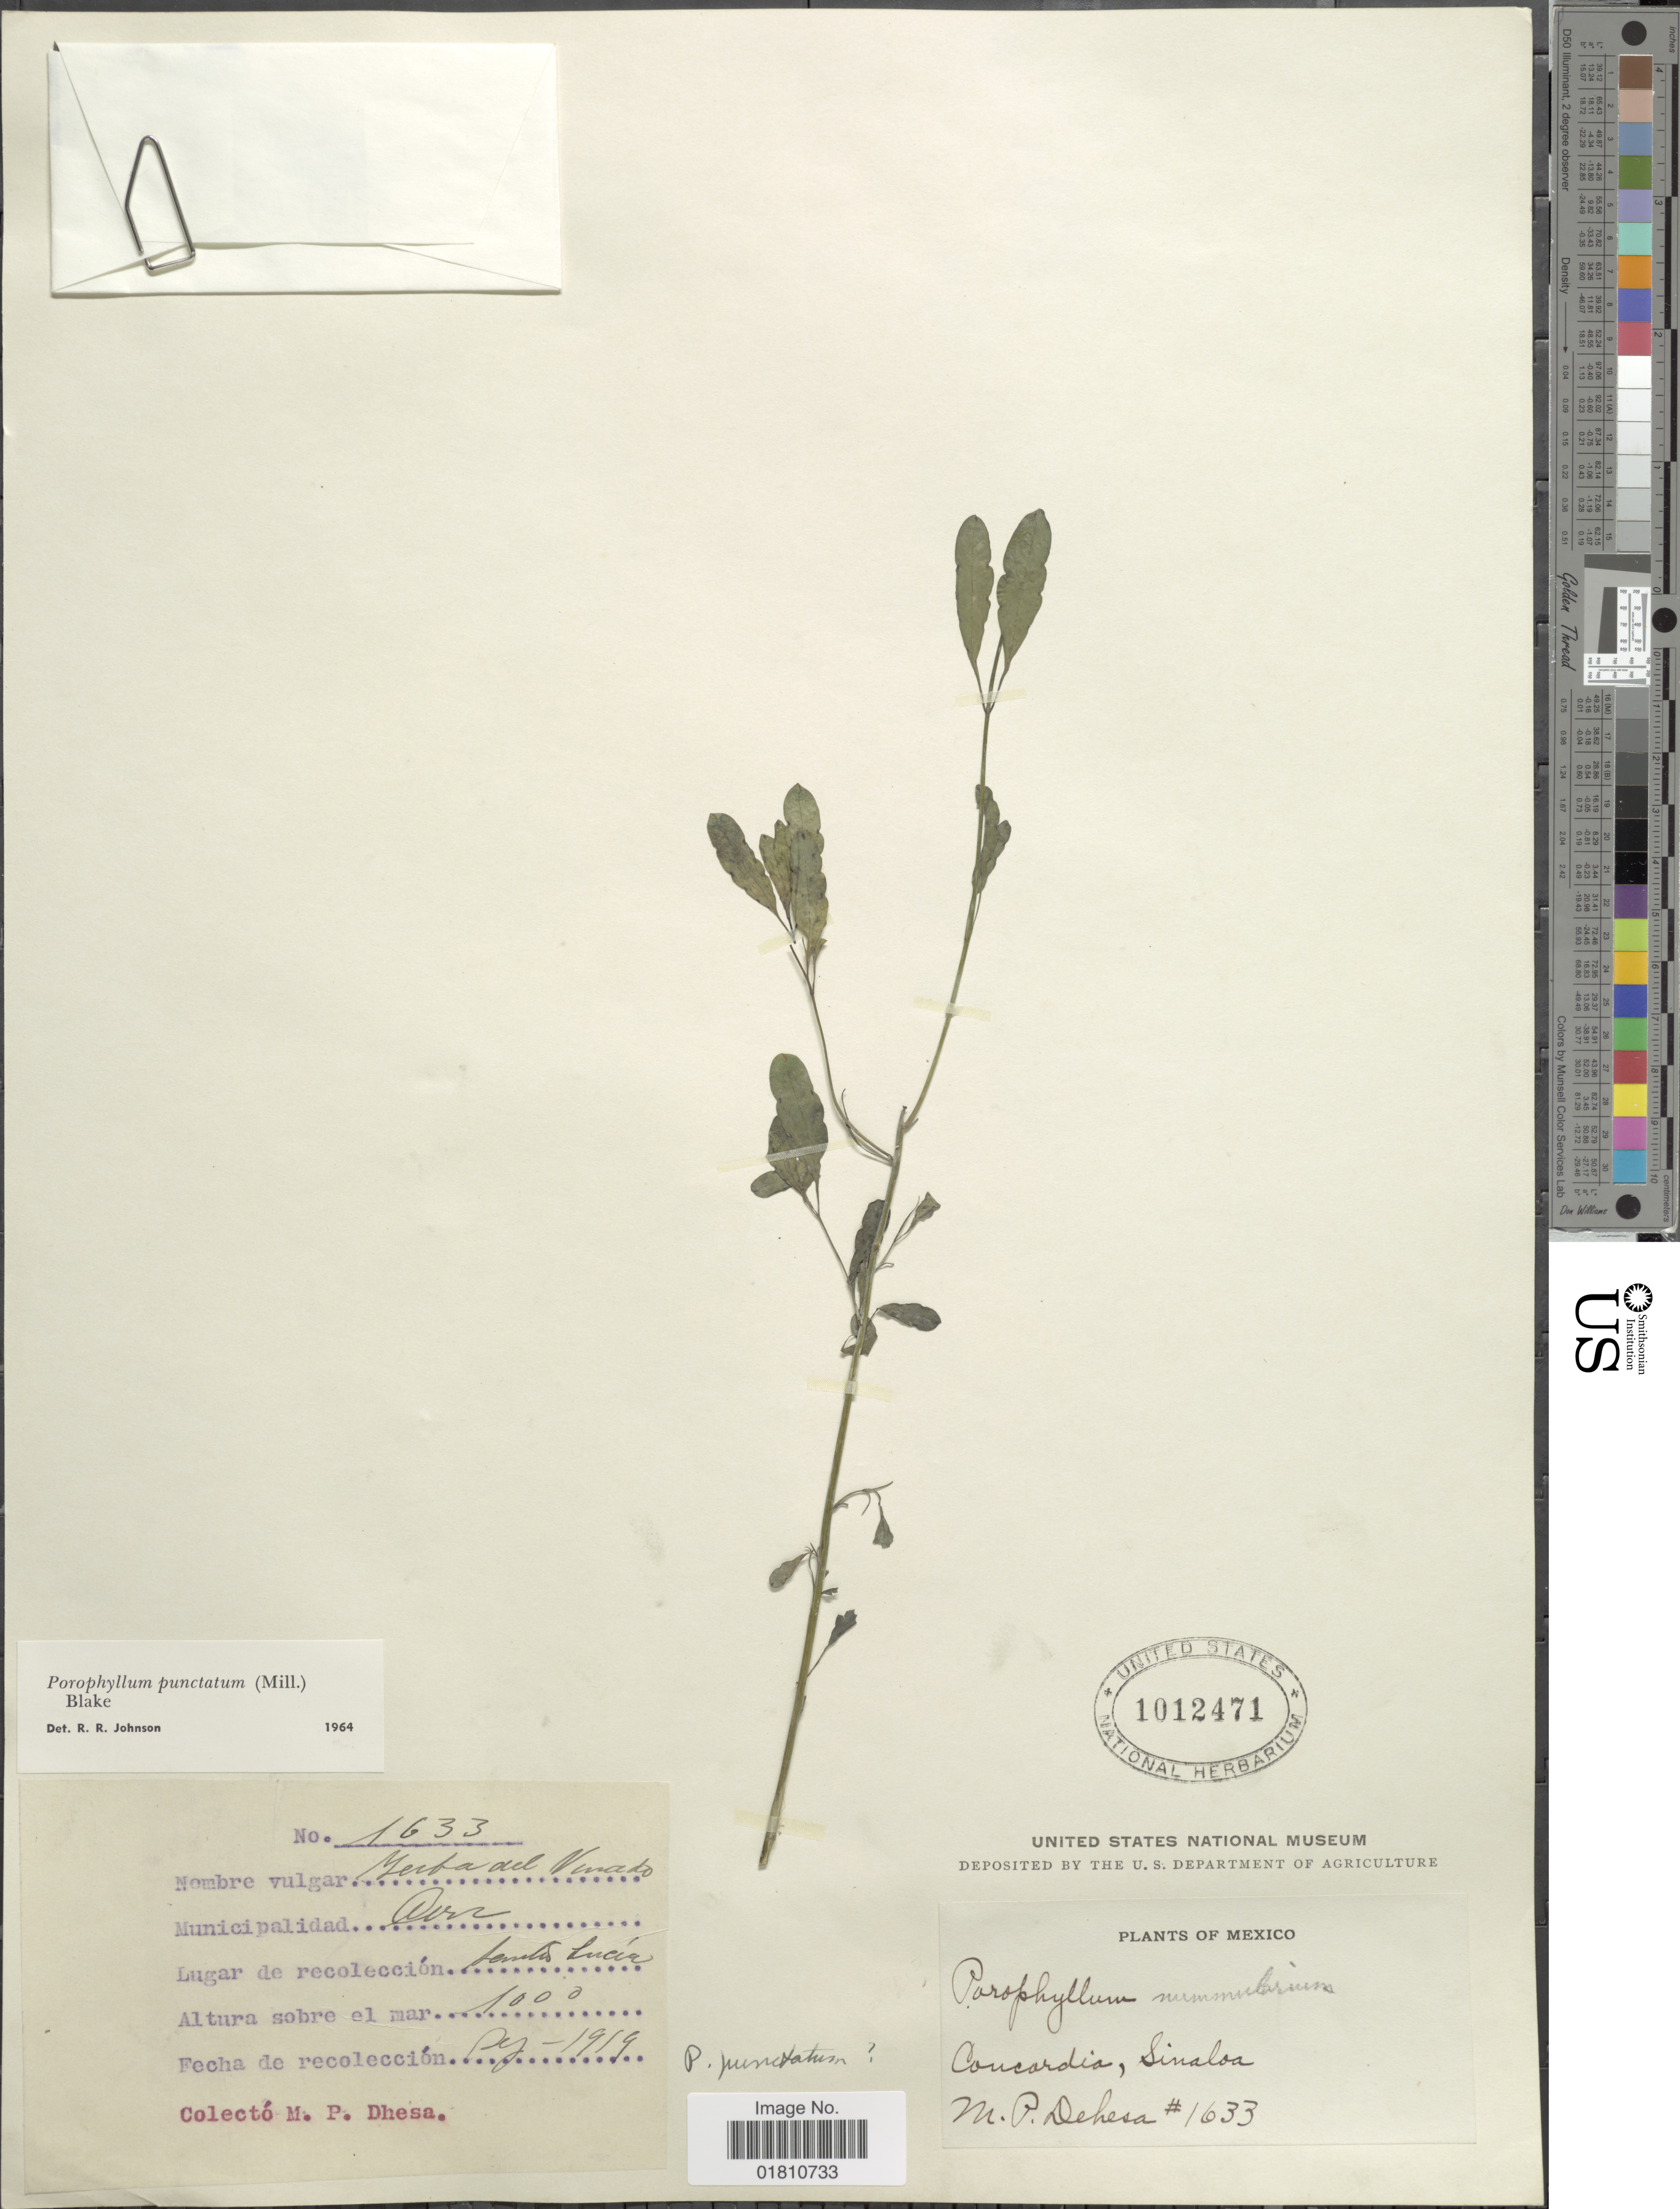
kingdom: Plantae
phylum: Tracheophyta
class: Magnoliopsida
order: Asterales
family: Asteraceae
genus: Porophyllum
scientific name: Porophyllum punctatum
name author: (Mill.) S.F. Blake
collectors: M. Dehesa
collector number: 1633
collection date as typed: DY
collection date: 1919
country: Mexico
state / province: Sinaloa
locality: Concordia, Santa Lucia, Municipalidad Ovre. [interpreted]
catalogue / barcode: US 1012471